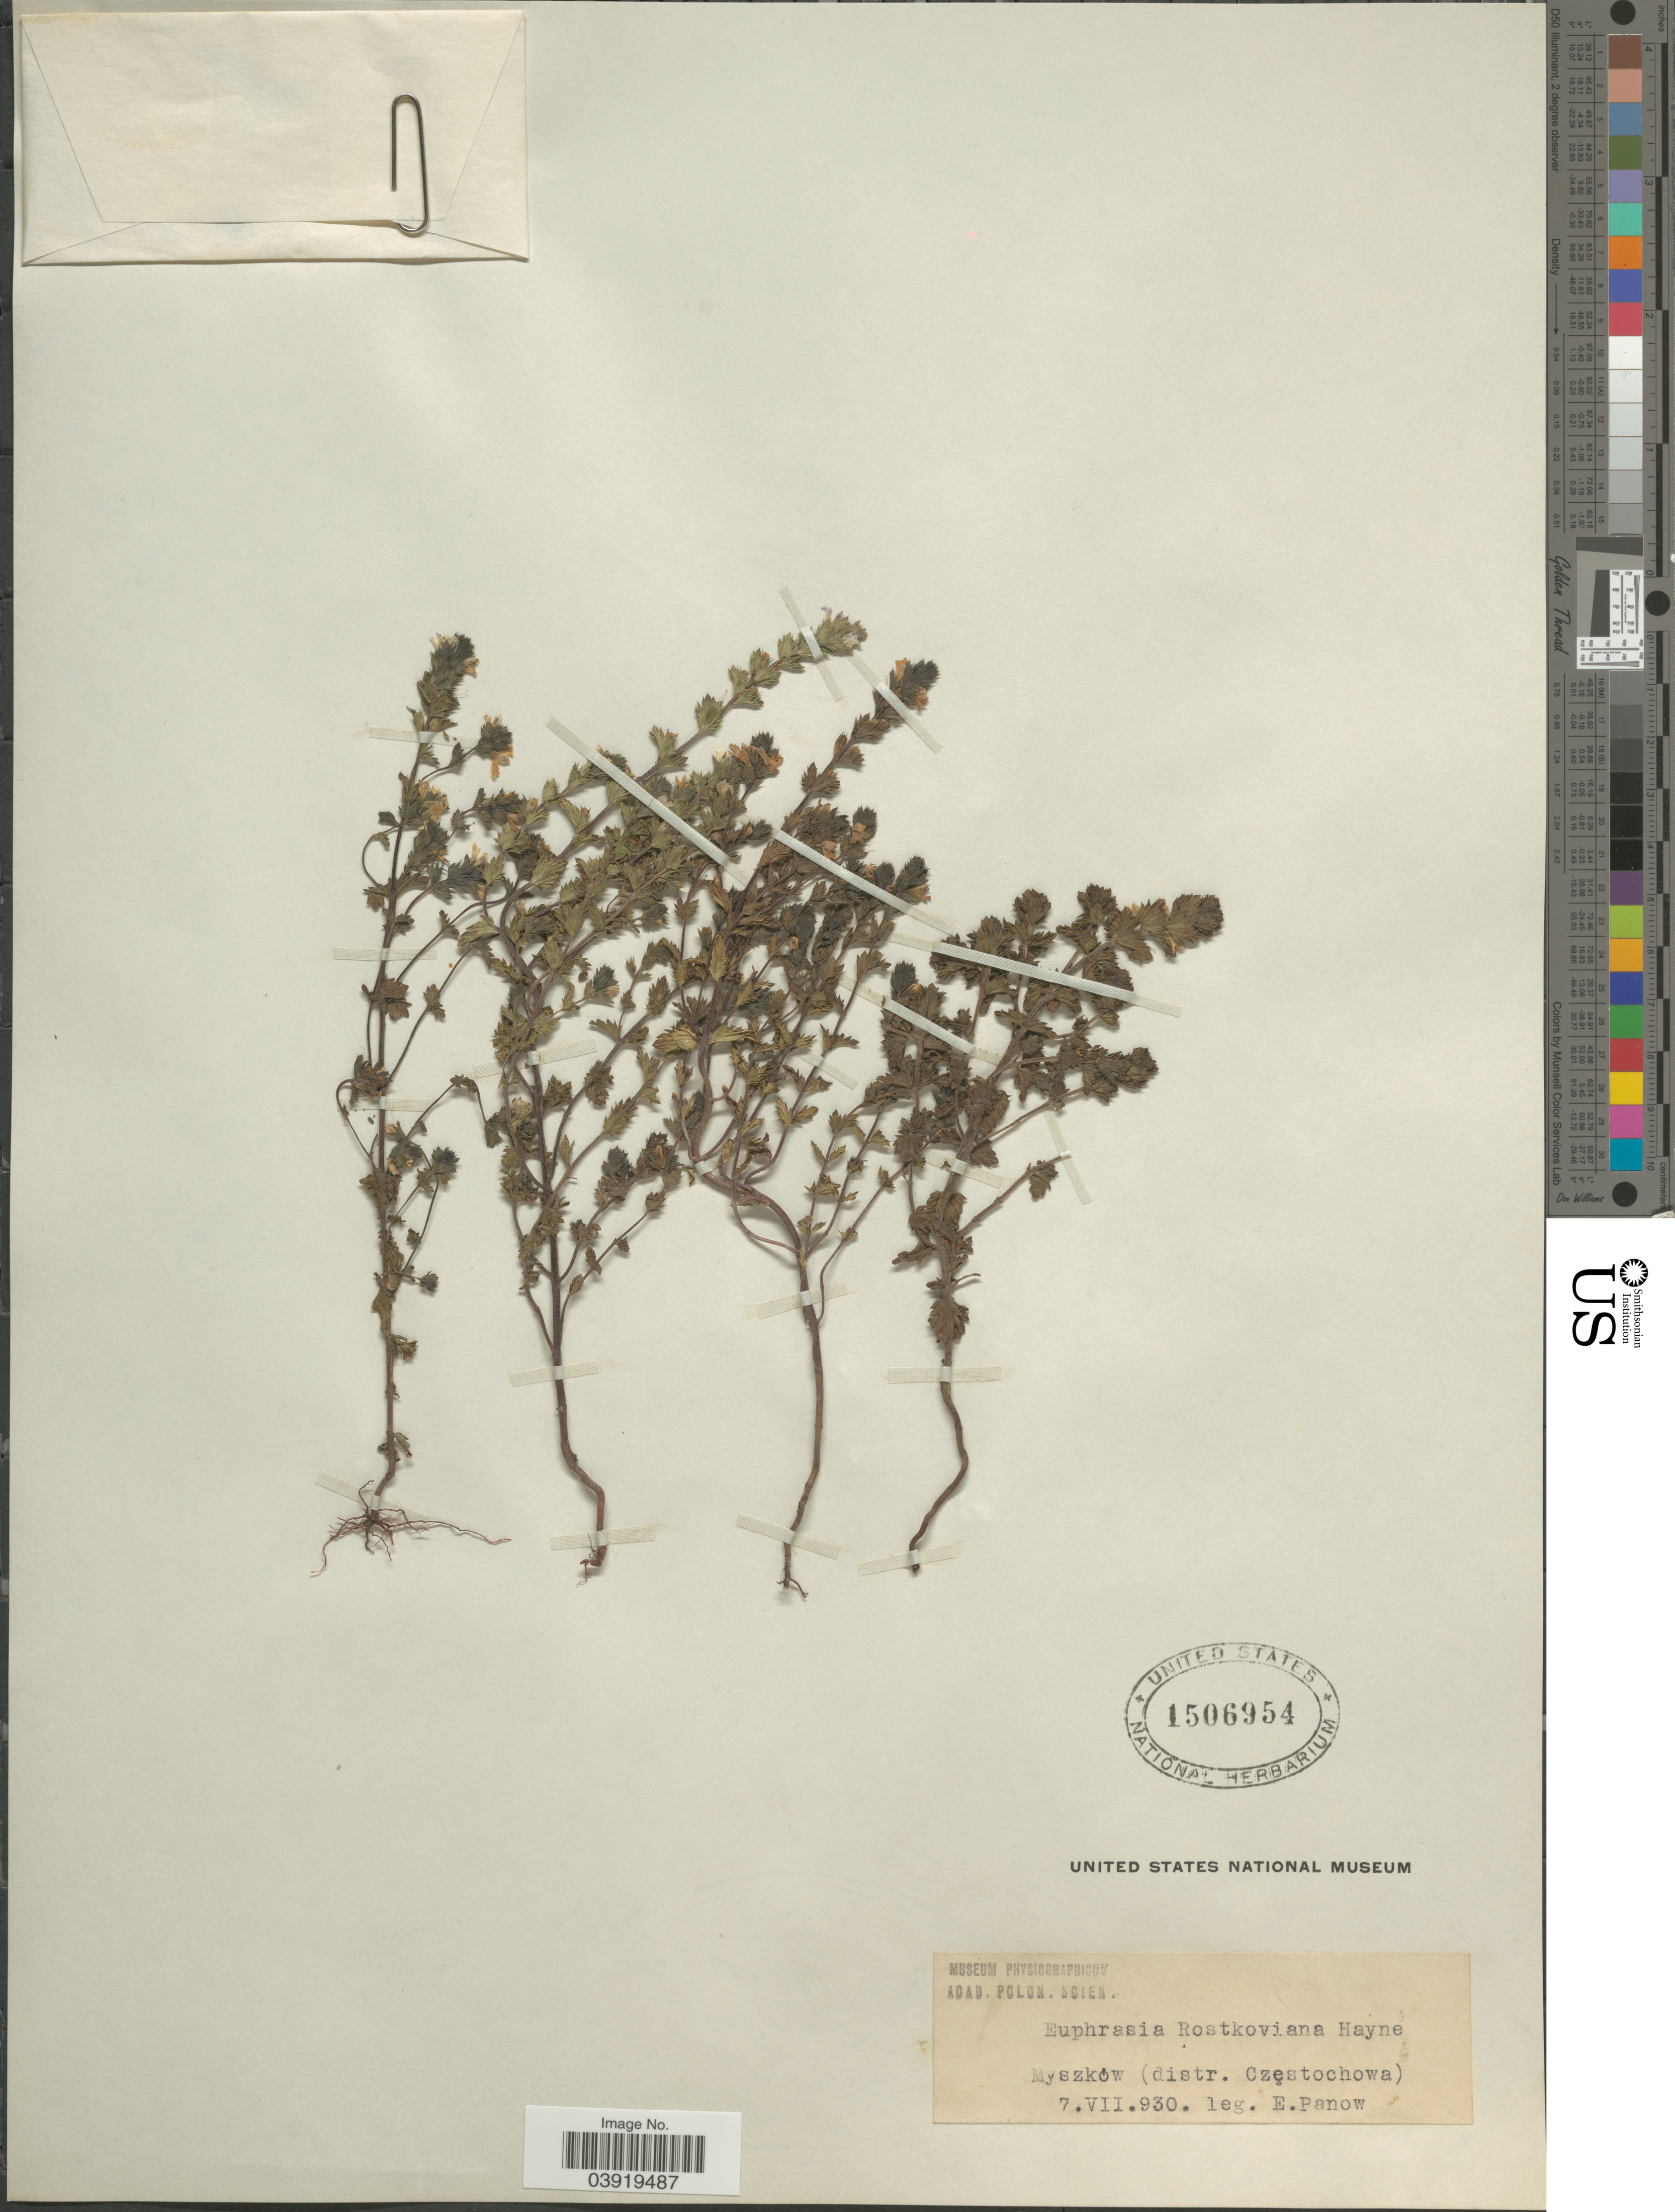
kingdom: Plantae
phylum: Tracheophyta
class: Magnoliopsida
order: Lamiales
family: Orobanchaceae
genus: Euphrasia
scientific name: Euphrasia rostkoviana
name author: Hayne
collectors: E. Panow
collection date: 1930-07-27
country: Poland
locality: Myszków (distr. Częstochowa).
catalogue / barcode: US 1506954